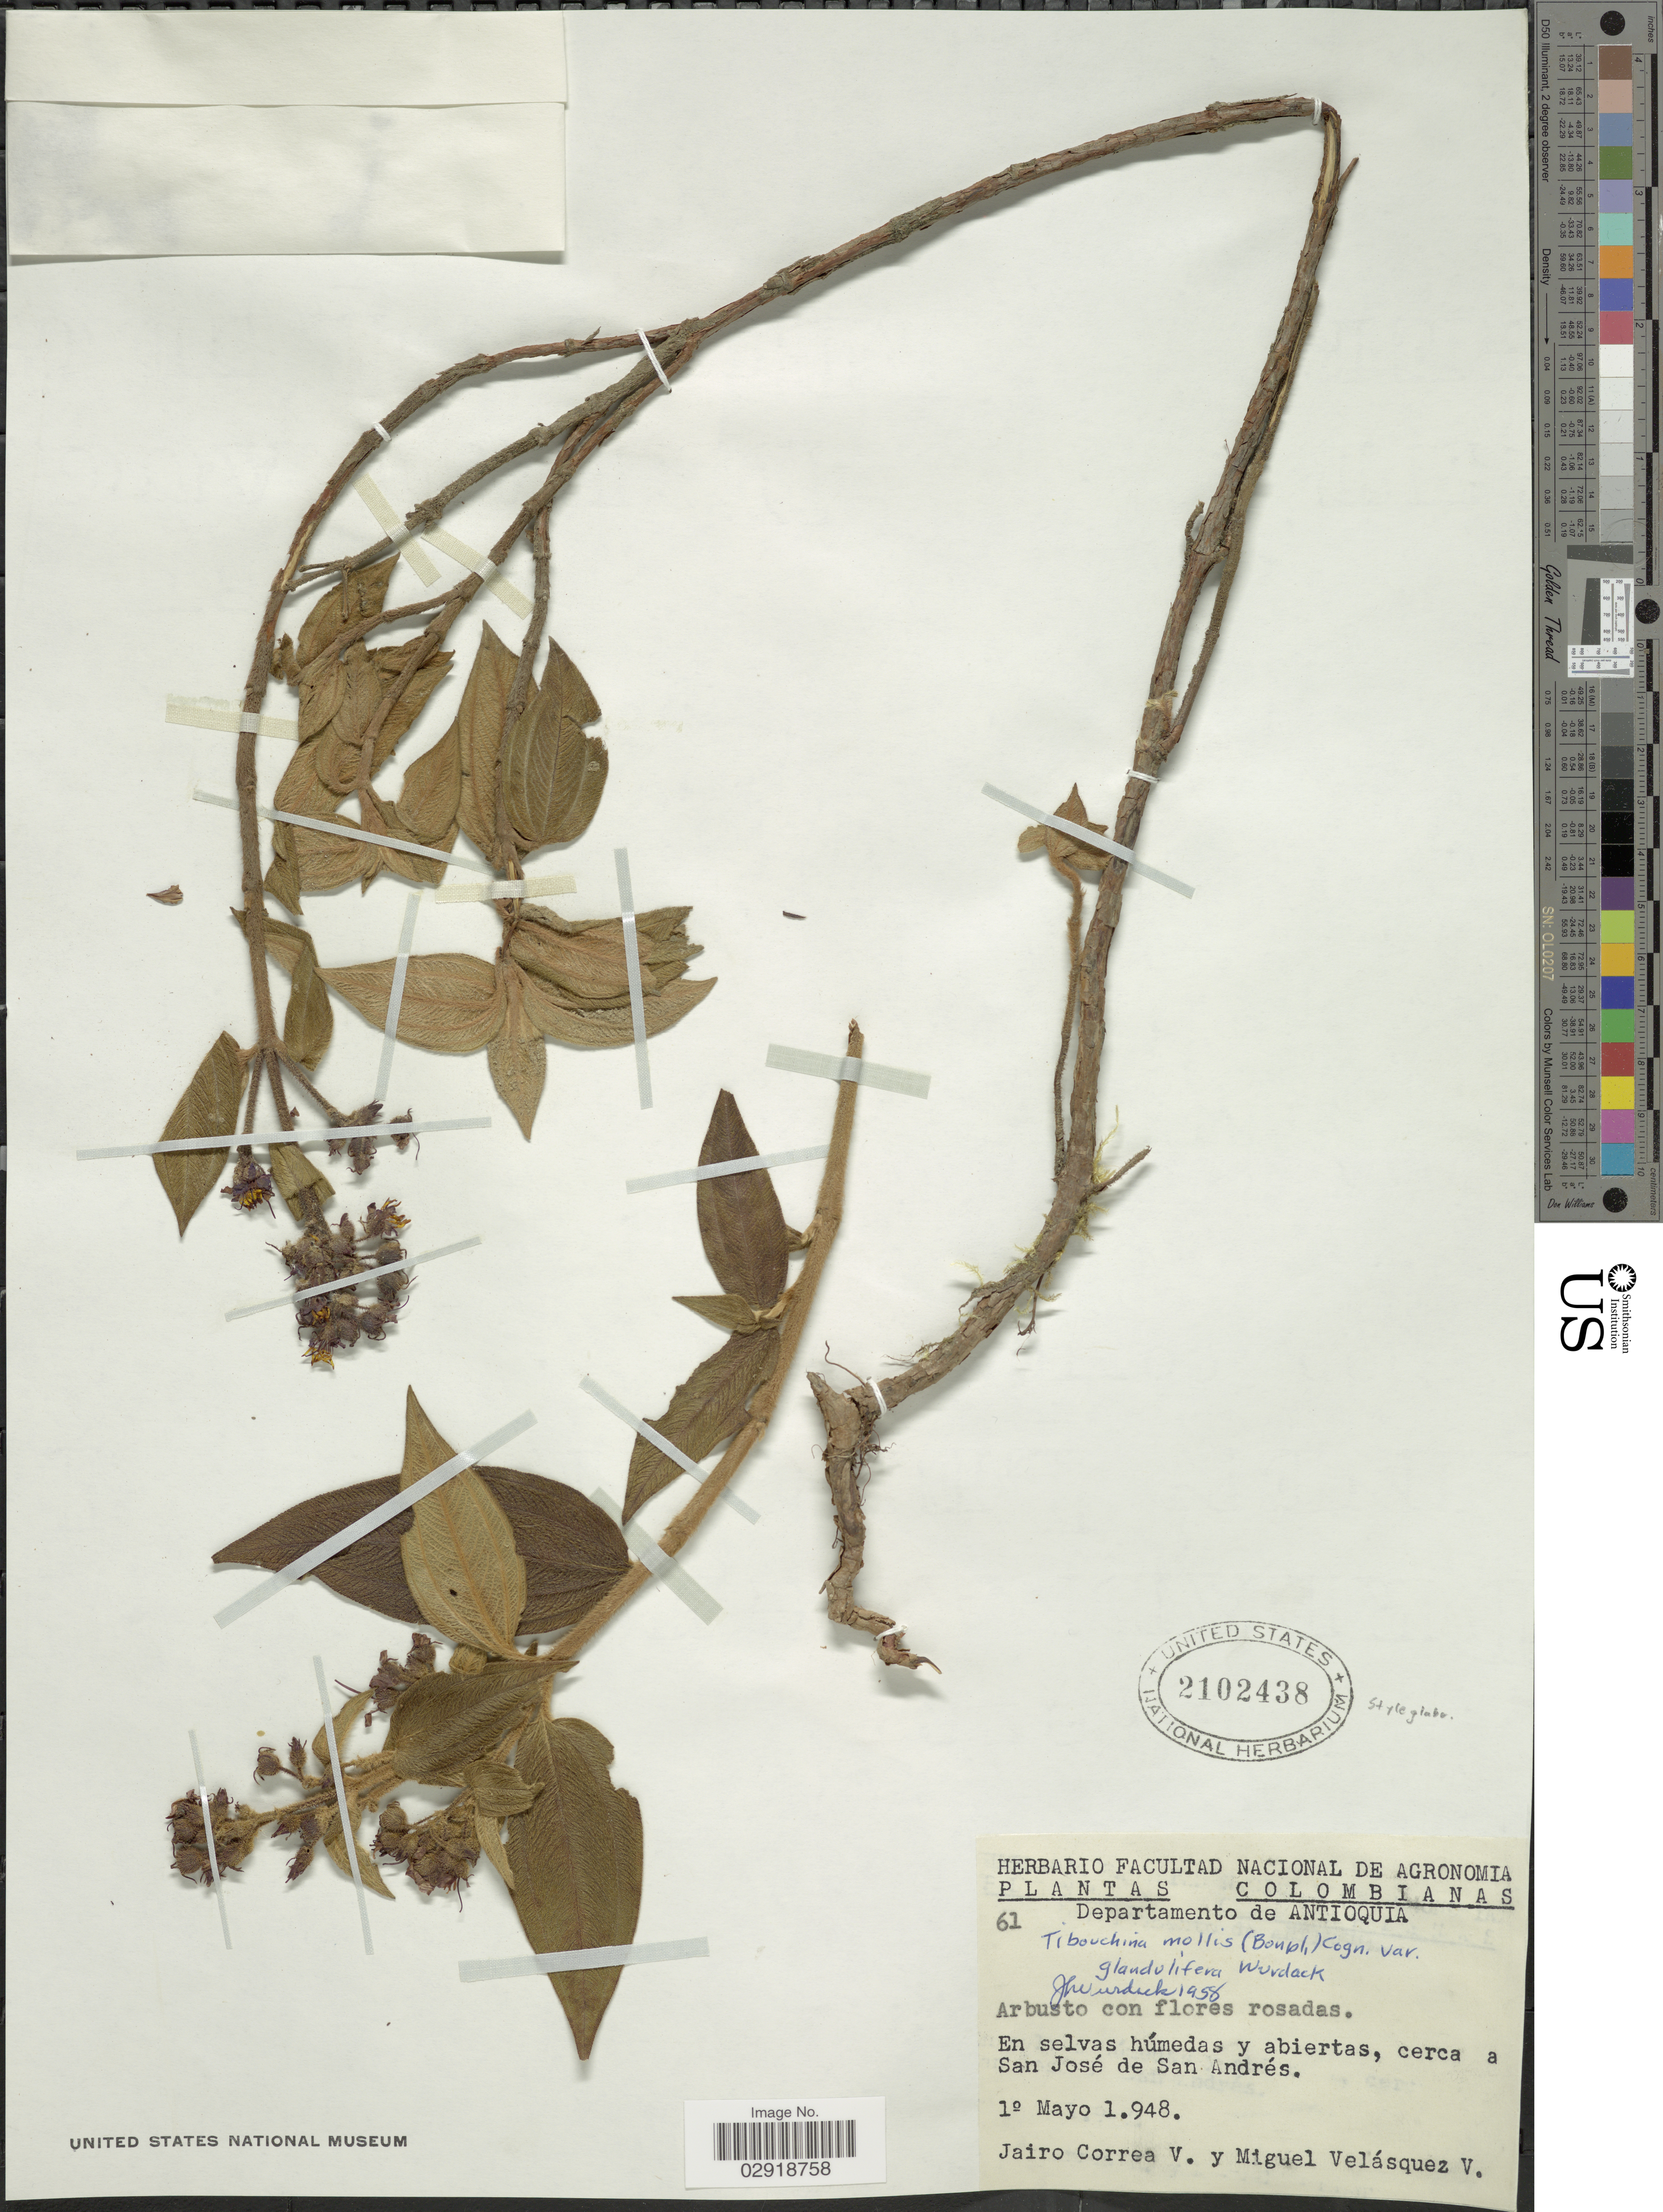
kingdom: Plantae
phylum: Tracheophyta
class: Magnoliopsida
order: Myrtales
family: Melastomataceae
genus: Chaetogastra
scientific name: Chaetogastra mollis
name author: (Bonpl.) DC.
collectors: J. Correa V. & M. Velasquez V.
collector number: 61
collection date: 1948-05-01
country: Colombia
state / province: Antioquia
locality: Departamento Antioquia. En selvas húmedas y abiertas, cerca a San José de San Andrés.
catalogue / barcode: US 2102438